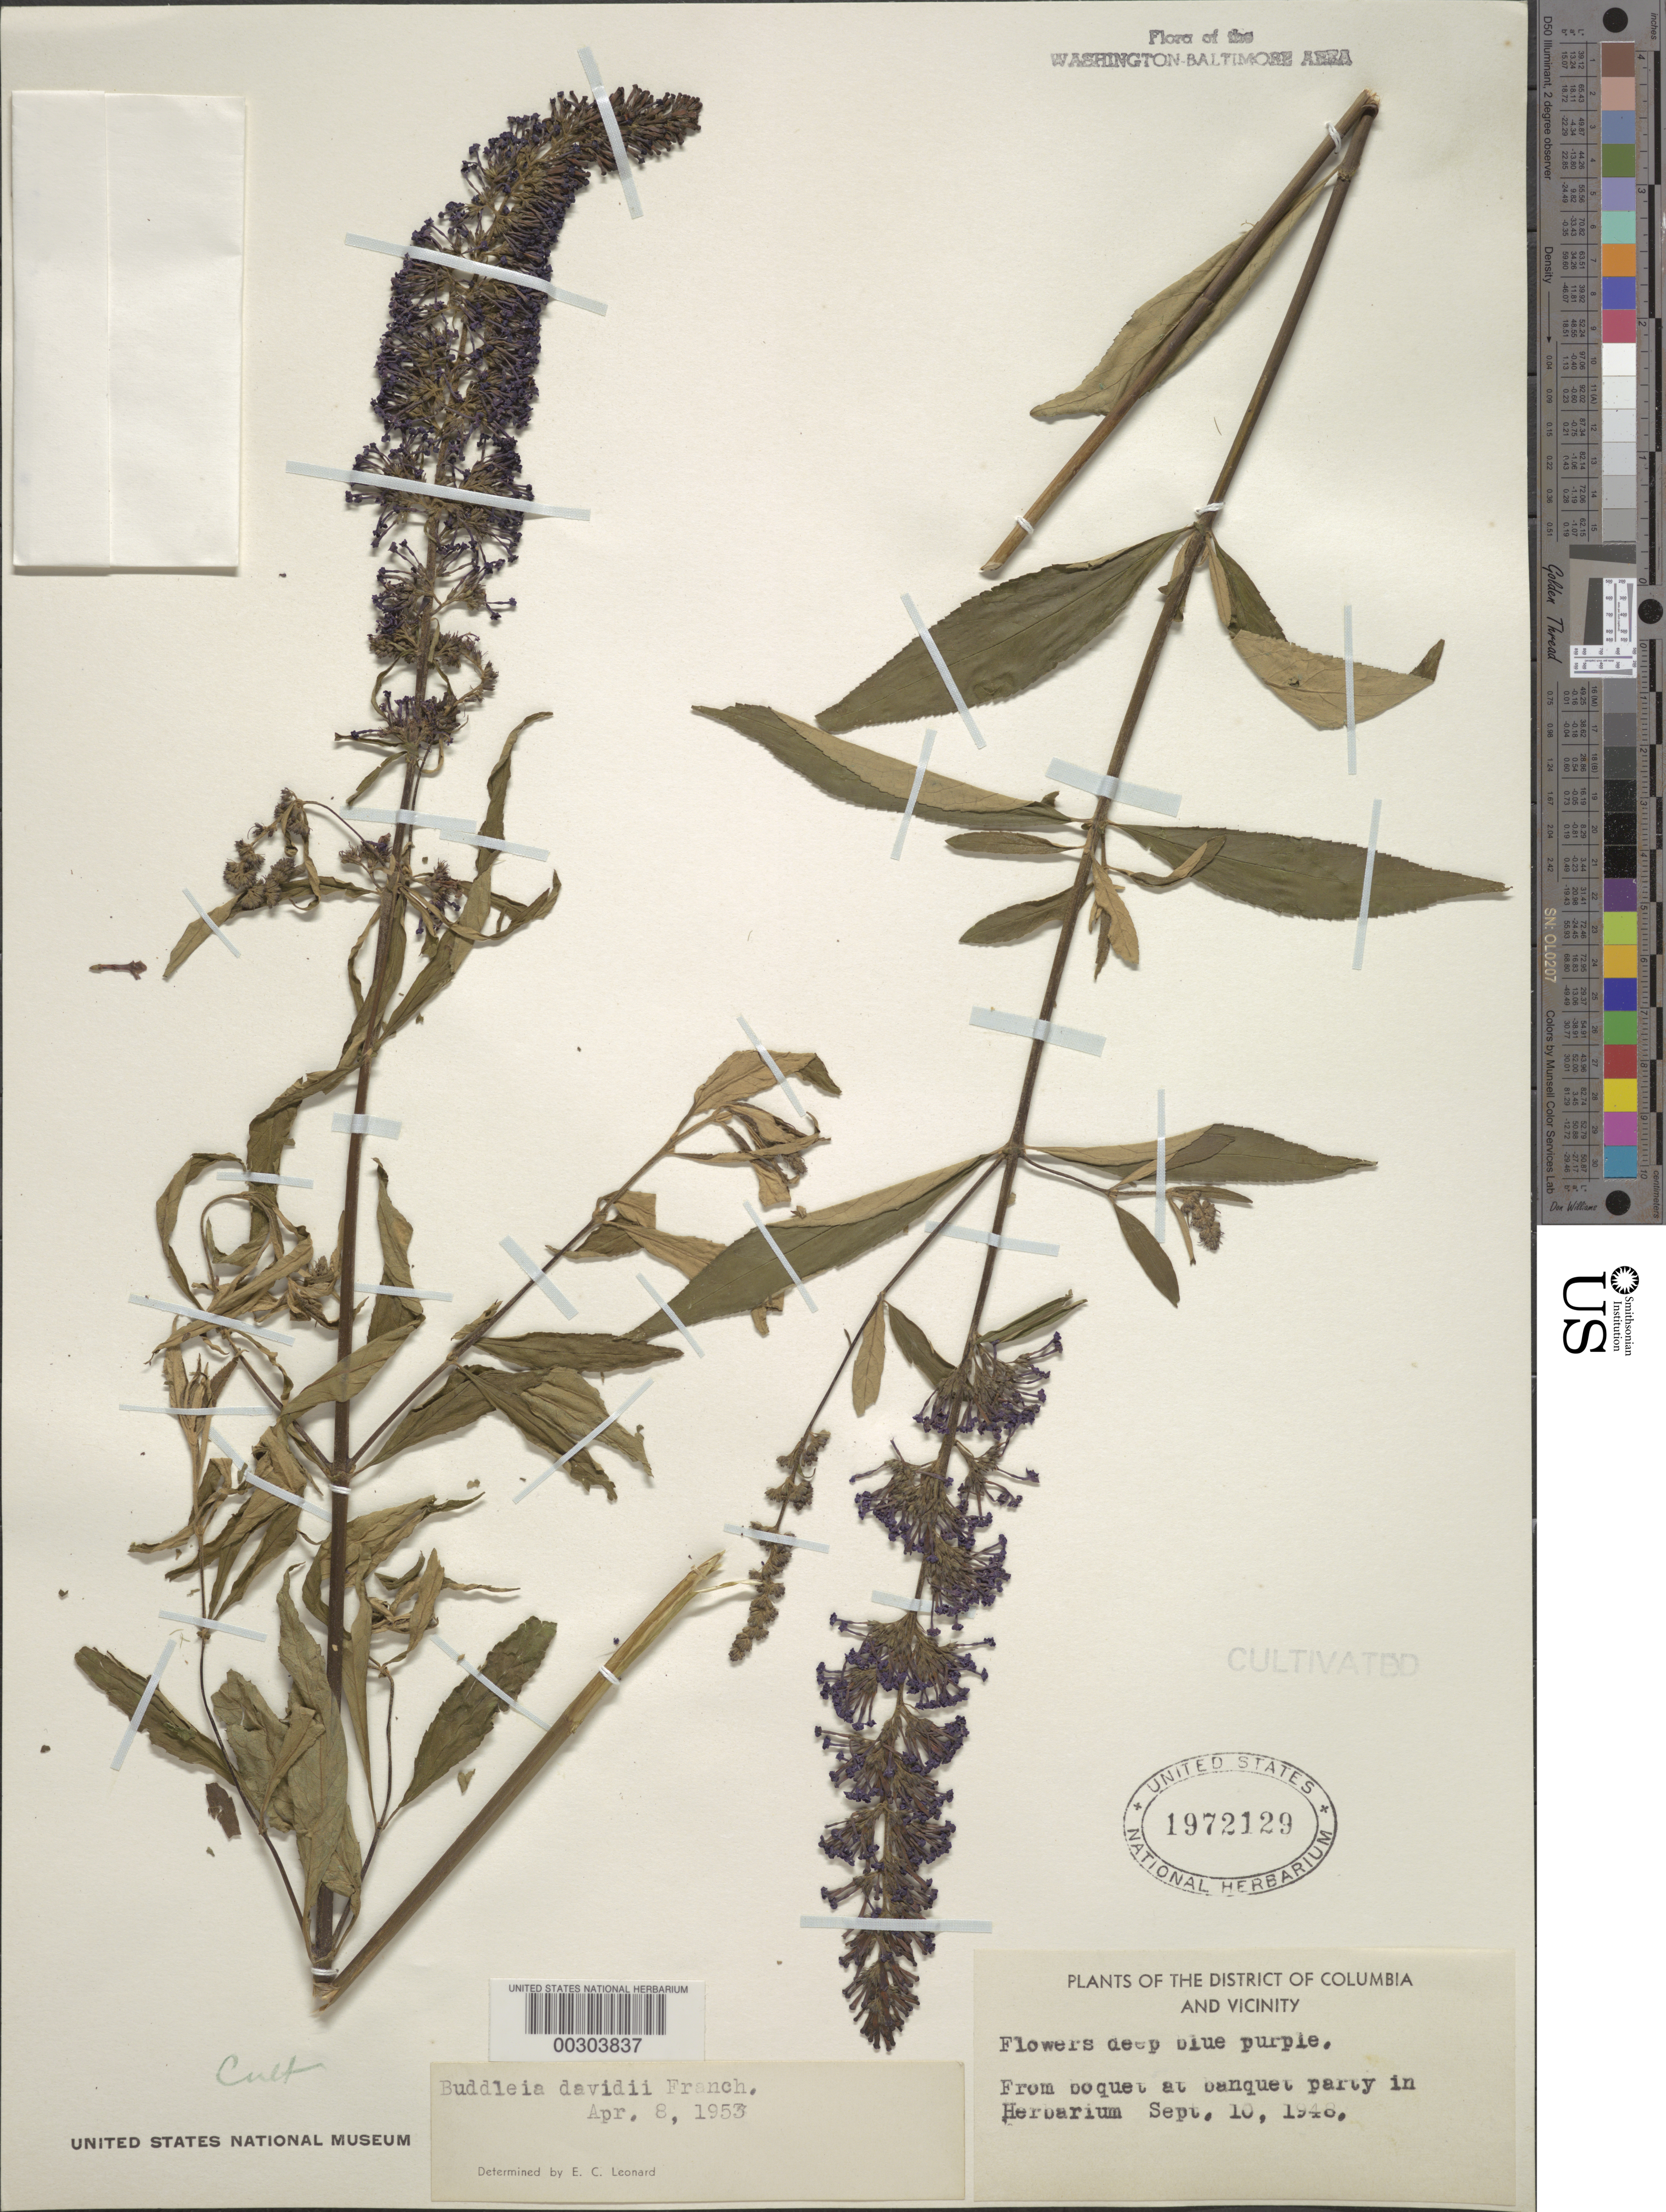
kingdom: Plantae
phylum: Tracheophyta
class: Magnoliopsida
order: Lamiales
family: Scrophulariaceae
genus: Buddleja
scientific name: Buddleja davidii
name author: Franch.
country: United States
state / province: District of Columbia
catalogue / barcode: US 1972129